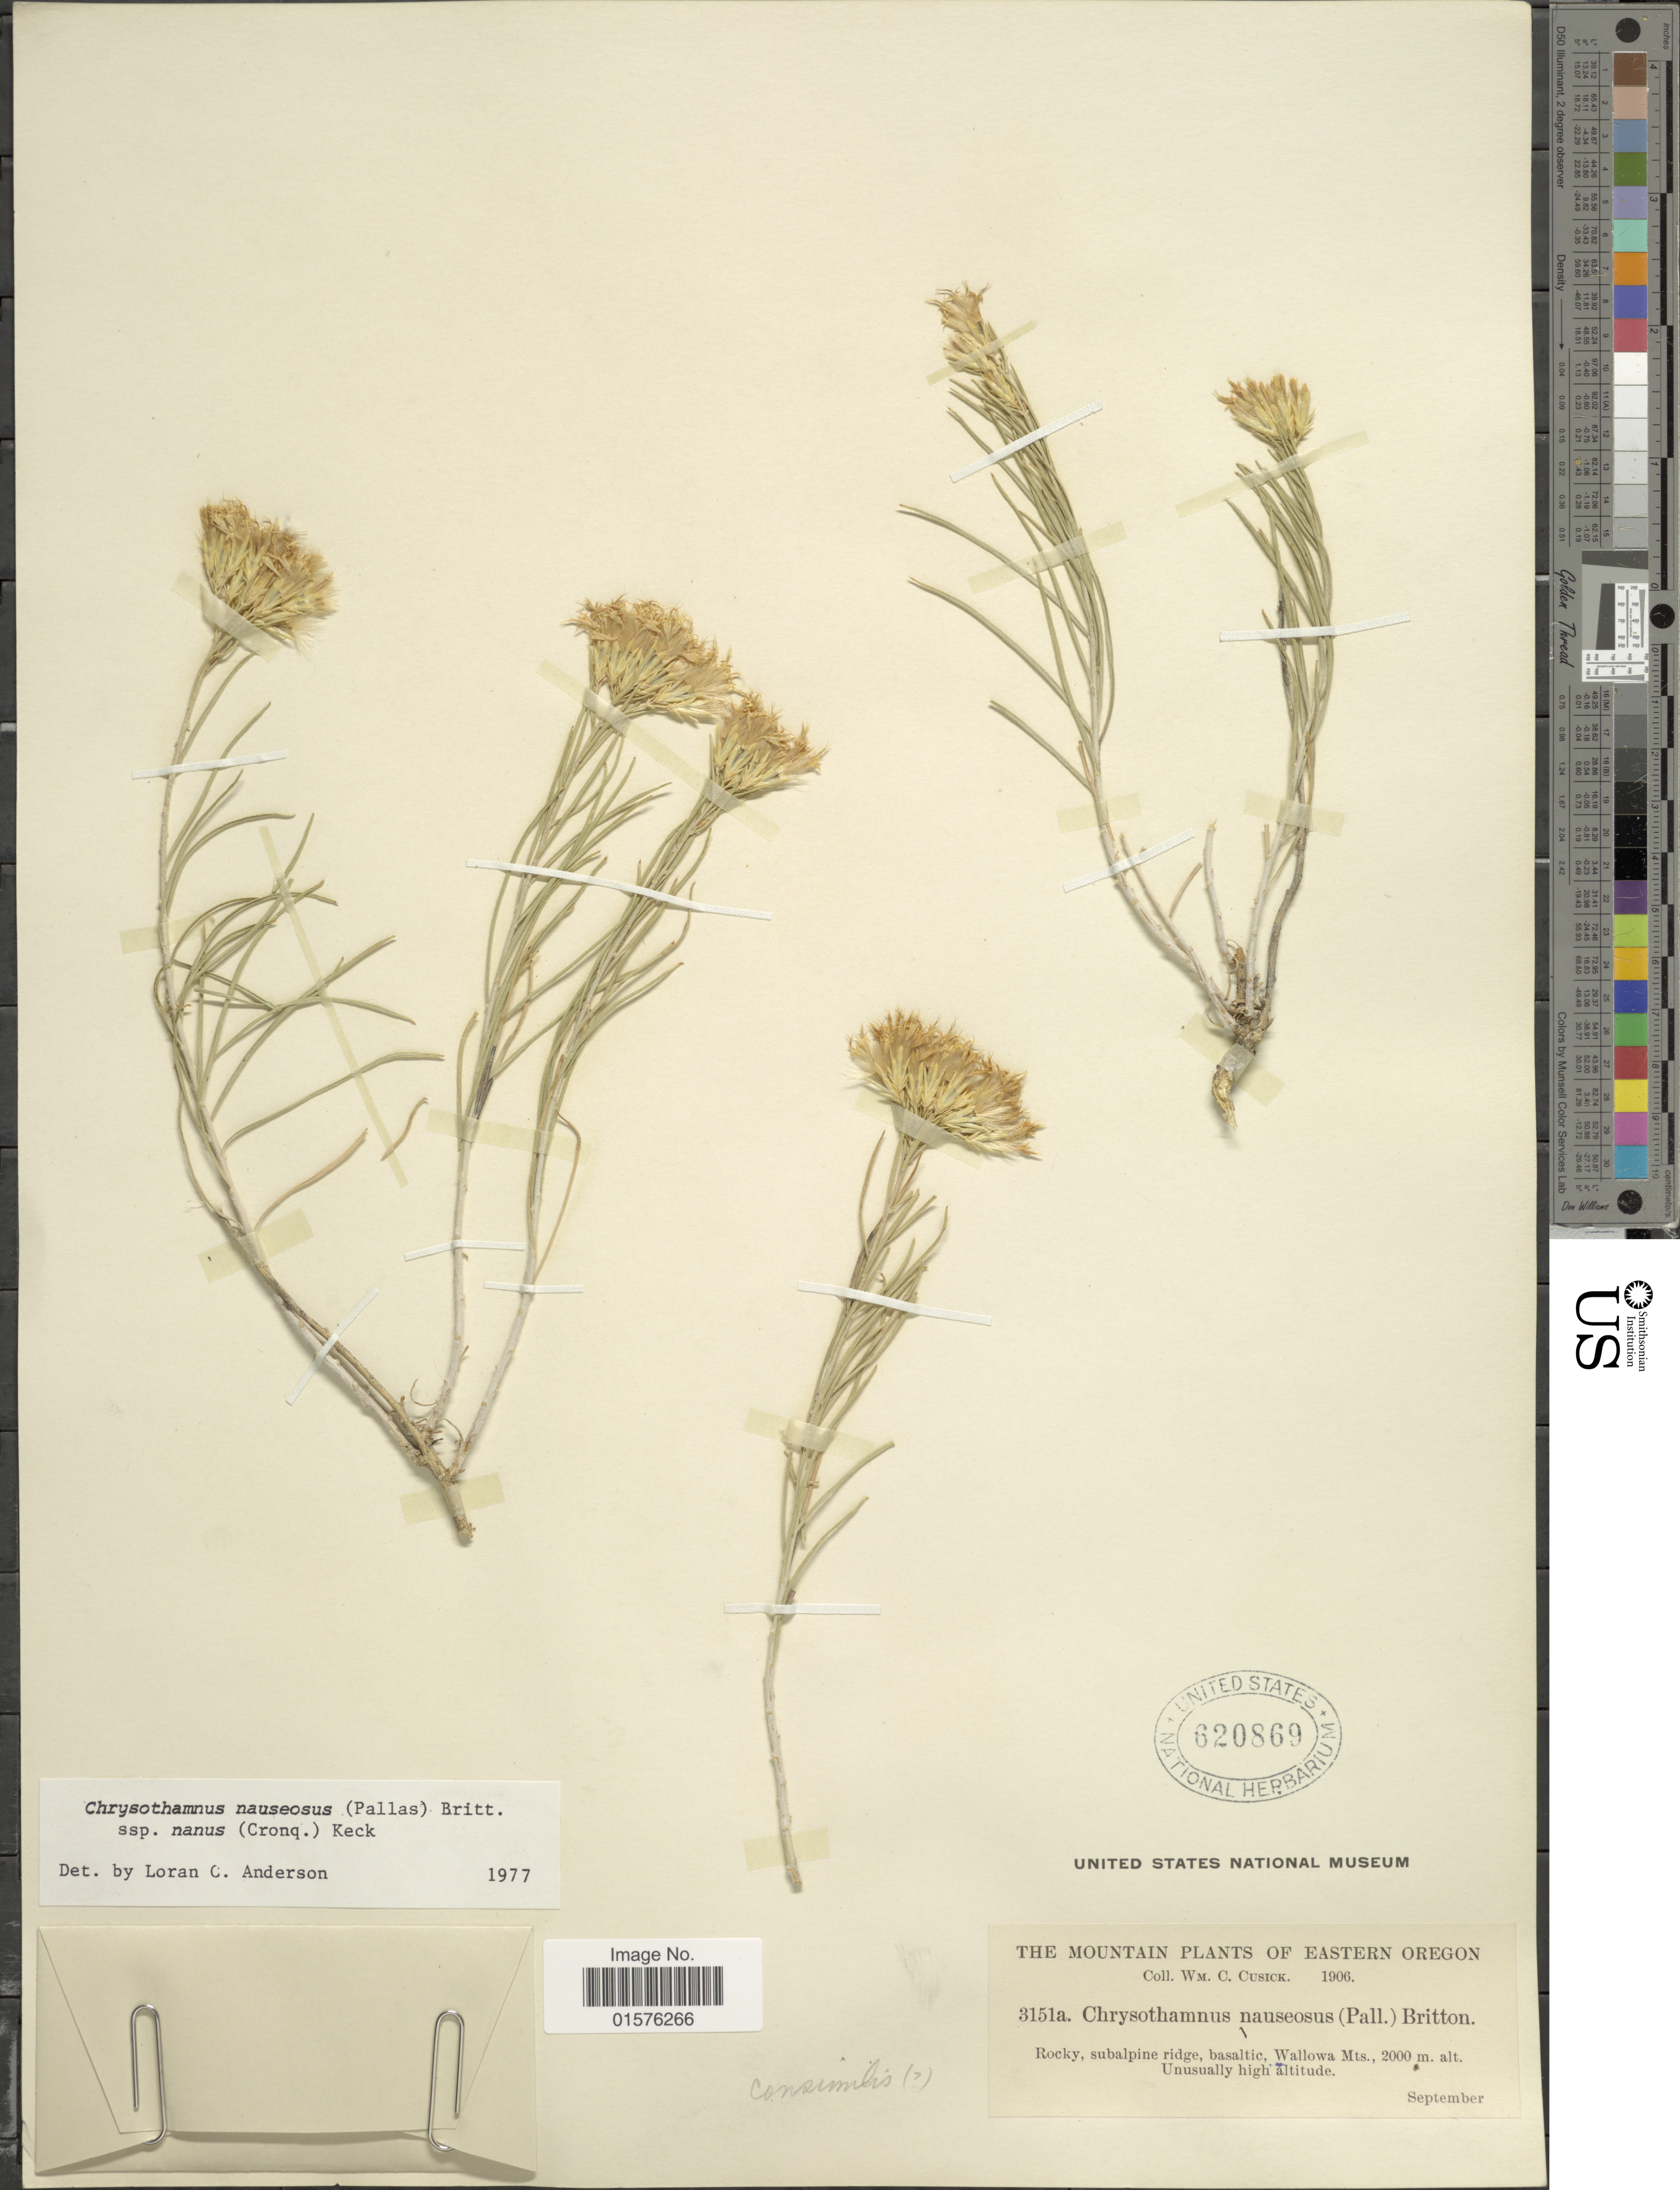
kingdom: Plantae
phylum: Tracheophyta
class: Magnoliopsida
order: Asterales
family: Asteraceae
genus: Ericameria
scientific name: Ericameria nauseosa var. nana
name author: (Cronq.) G.L. Nesom & G.I. Baird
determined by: Urbatsch, Lowell E., Curator (LSU), Louisiana State University (UNITED STATES)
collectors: W. C. Cusick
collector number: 3151a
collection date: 1906-09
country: United States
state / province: Oregon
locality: The Mountain of Eastern Oregon, Wallowa Mts.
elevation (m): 2000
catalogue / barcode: US 620869